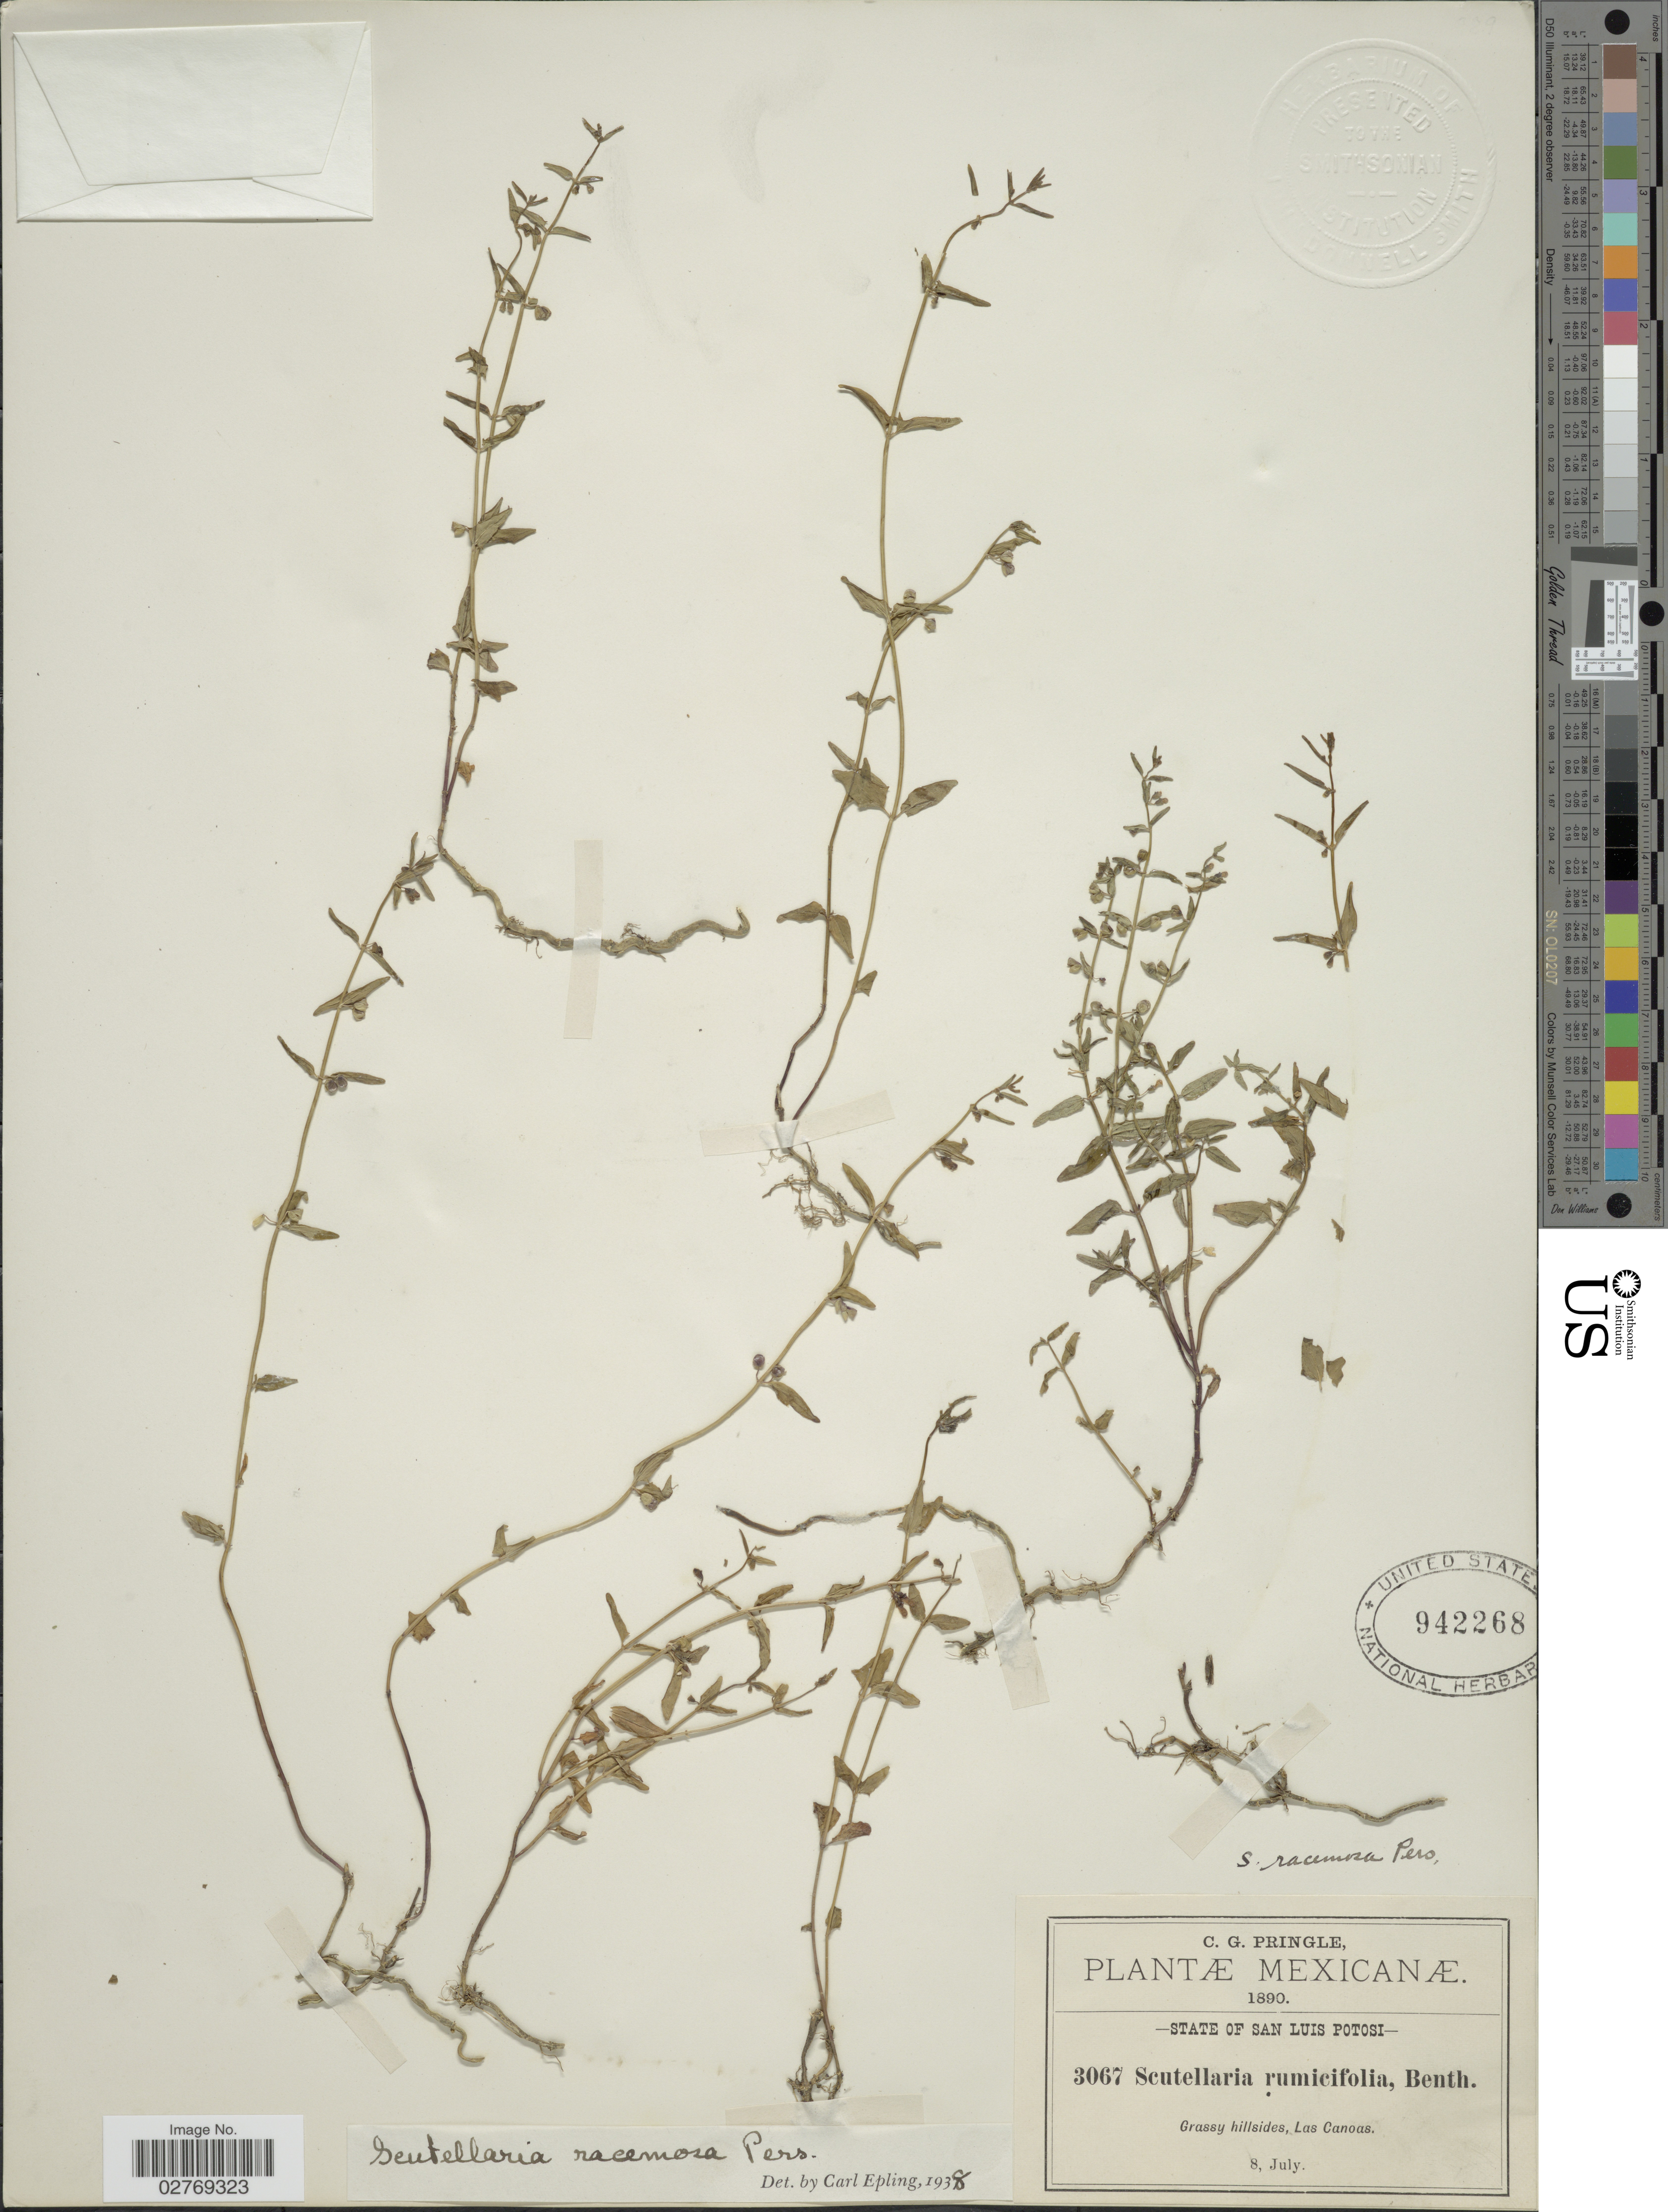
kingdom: Plantae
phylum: Tracheophyta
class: Magnoliopsida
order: Lamiales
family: Lamiaceae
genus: Scutellaria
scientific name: Scutellaria racemosa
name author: Pers.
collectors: C. G. Pringle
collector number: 3067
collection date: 1890-07-08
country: Mexico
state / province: San Luis Potosí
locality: Grassy hillsides, Las Canoas.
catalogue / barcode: US 942268